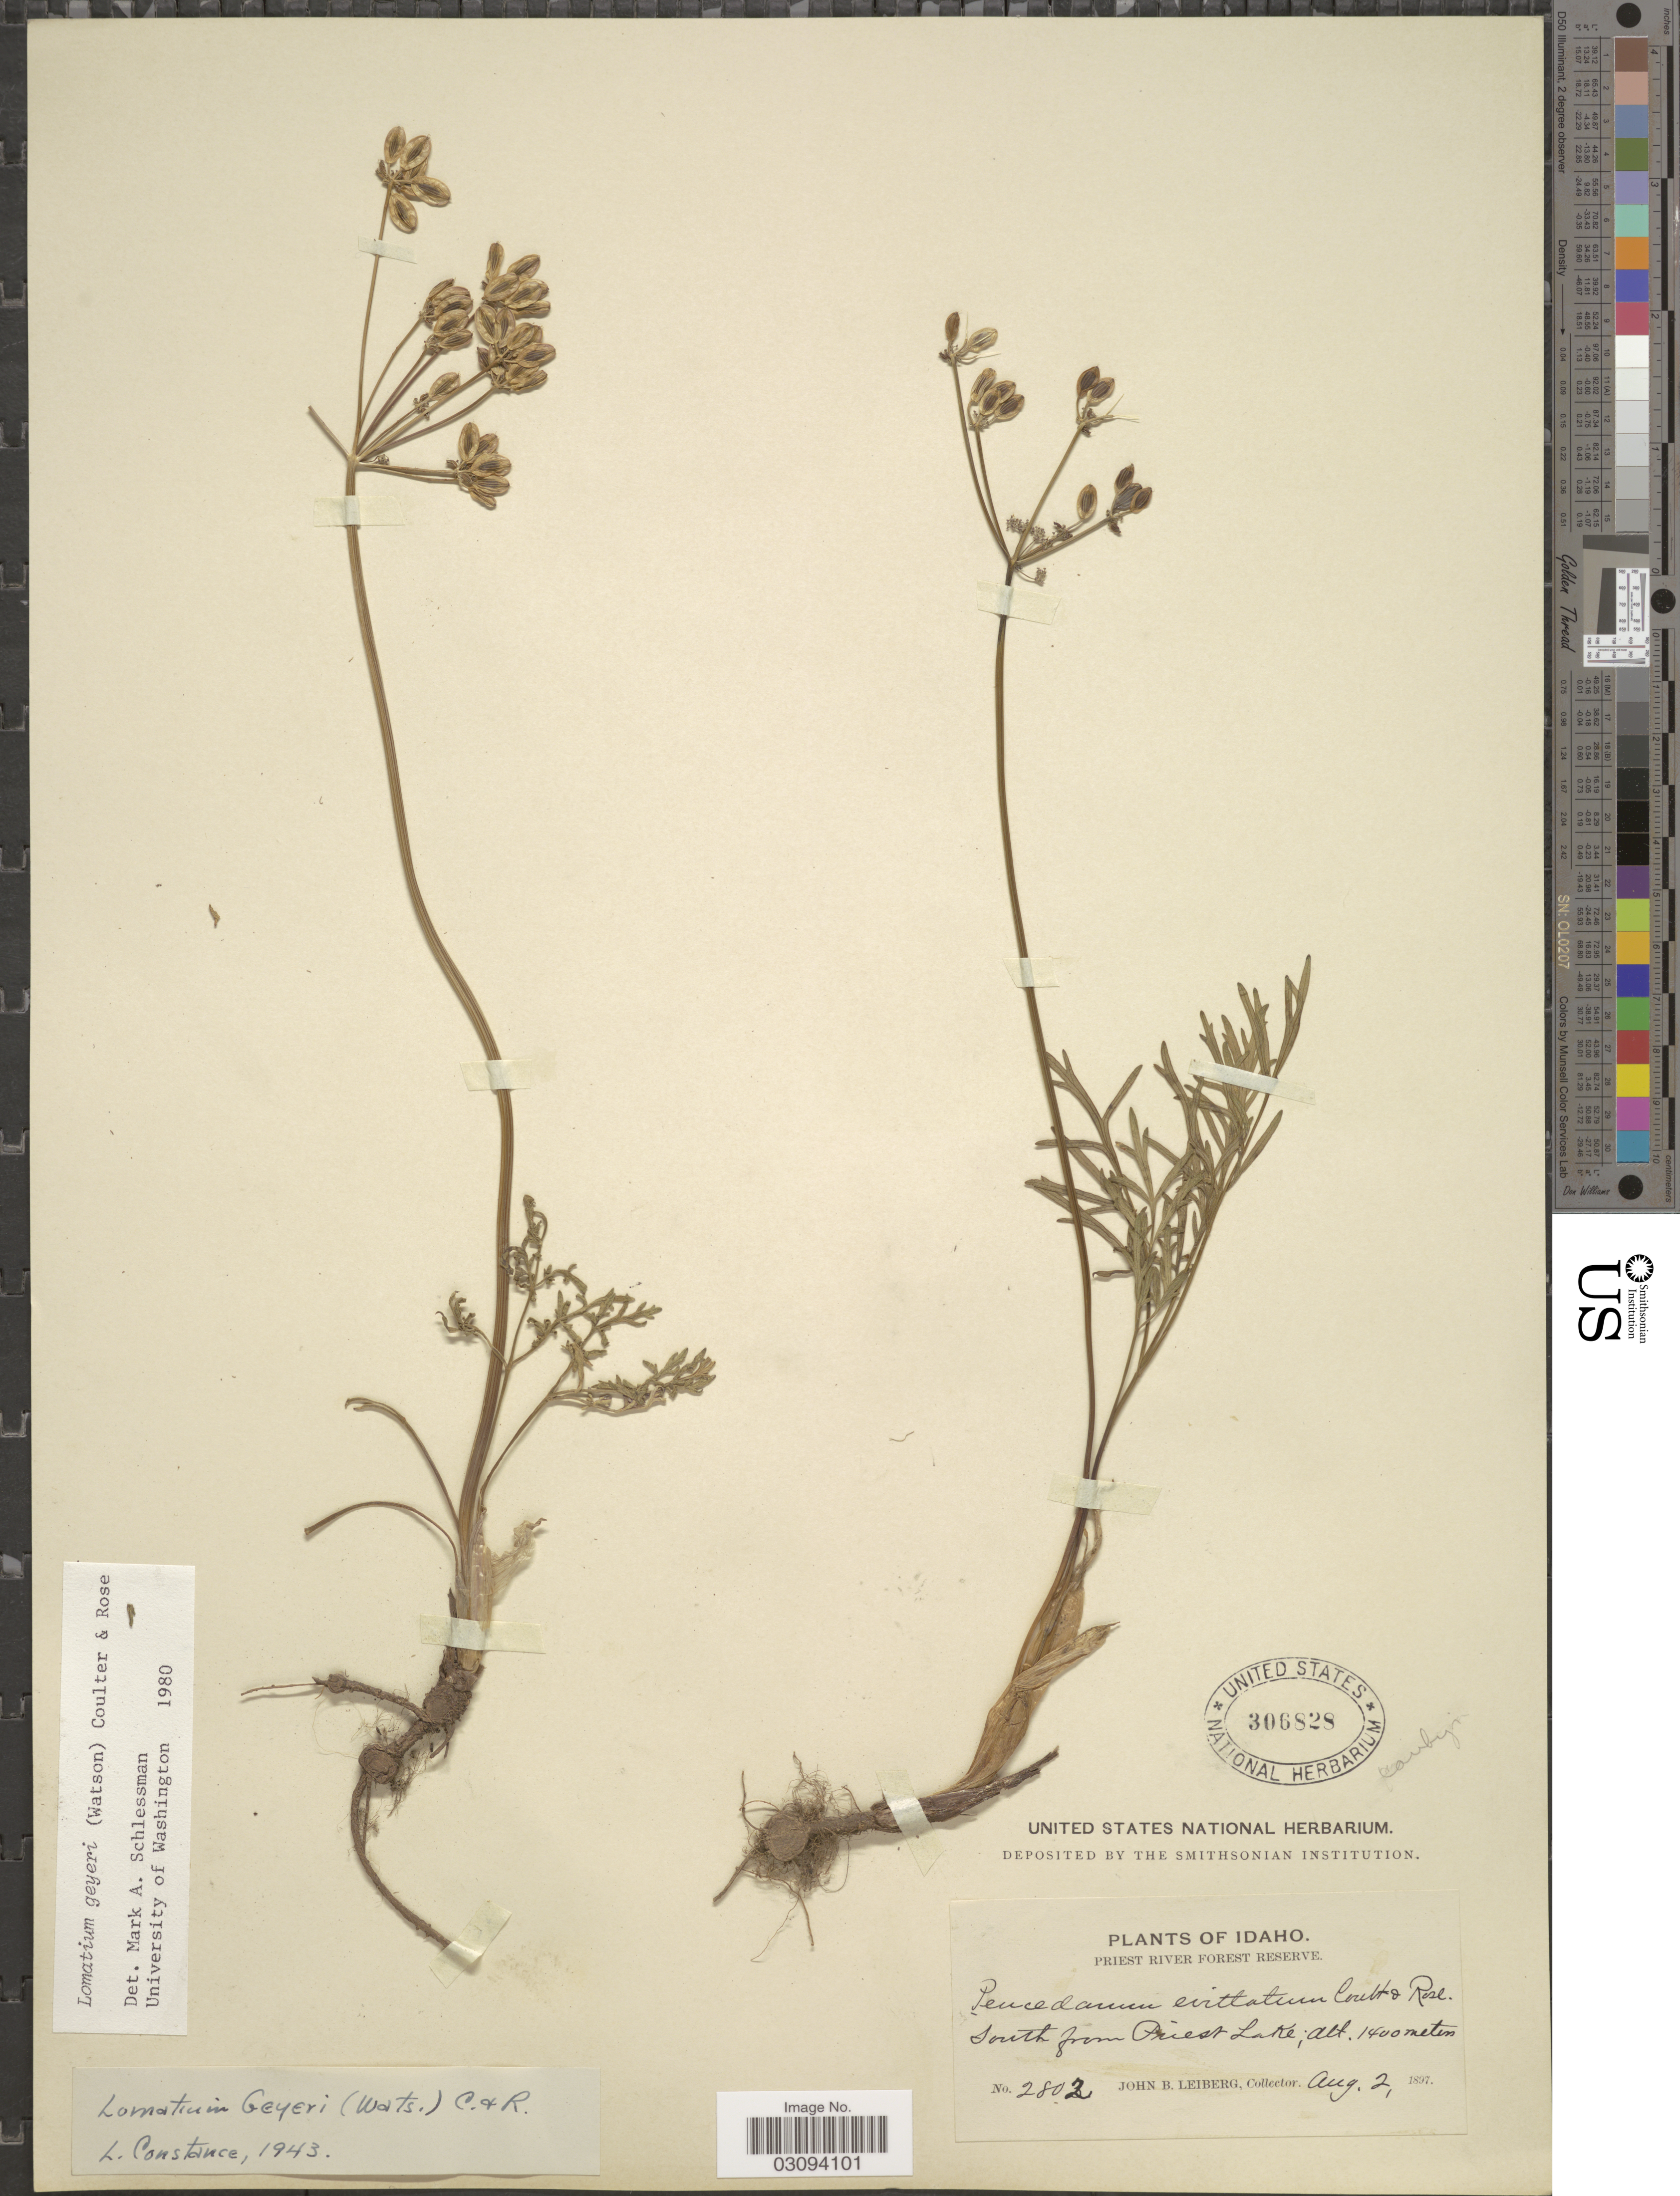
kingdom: Plantae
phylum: Tracheophyta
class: Magnoliopsida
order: Apiales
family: Apiaceae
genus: Lomatium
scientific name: Lomatium geyeri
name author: (S. Watson) J.M. Coult. & Rose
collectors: J. Leiberg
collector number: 2802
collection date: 1897-08-02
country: United States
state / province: Idaho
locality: Priest River Forest Reserve. South from Priest Lake.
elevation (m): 1400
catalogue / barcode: US 306828